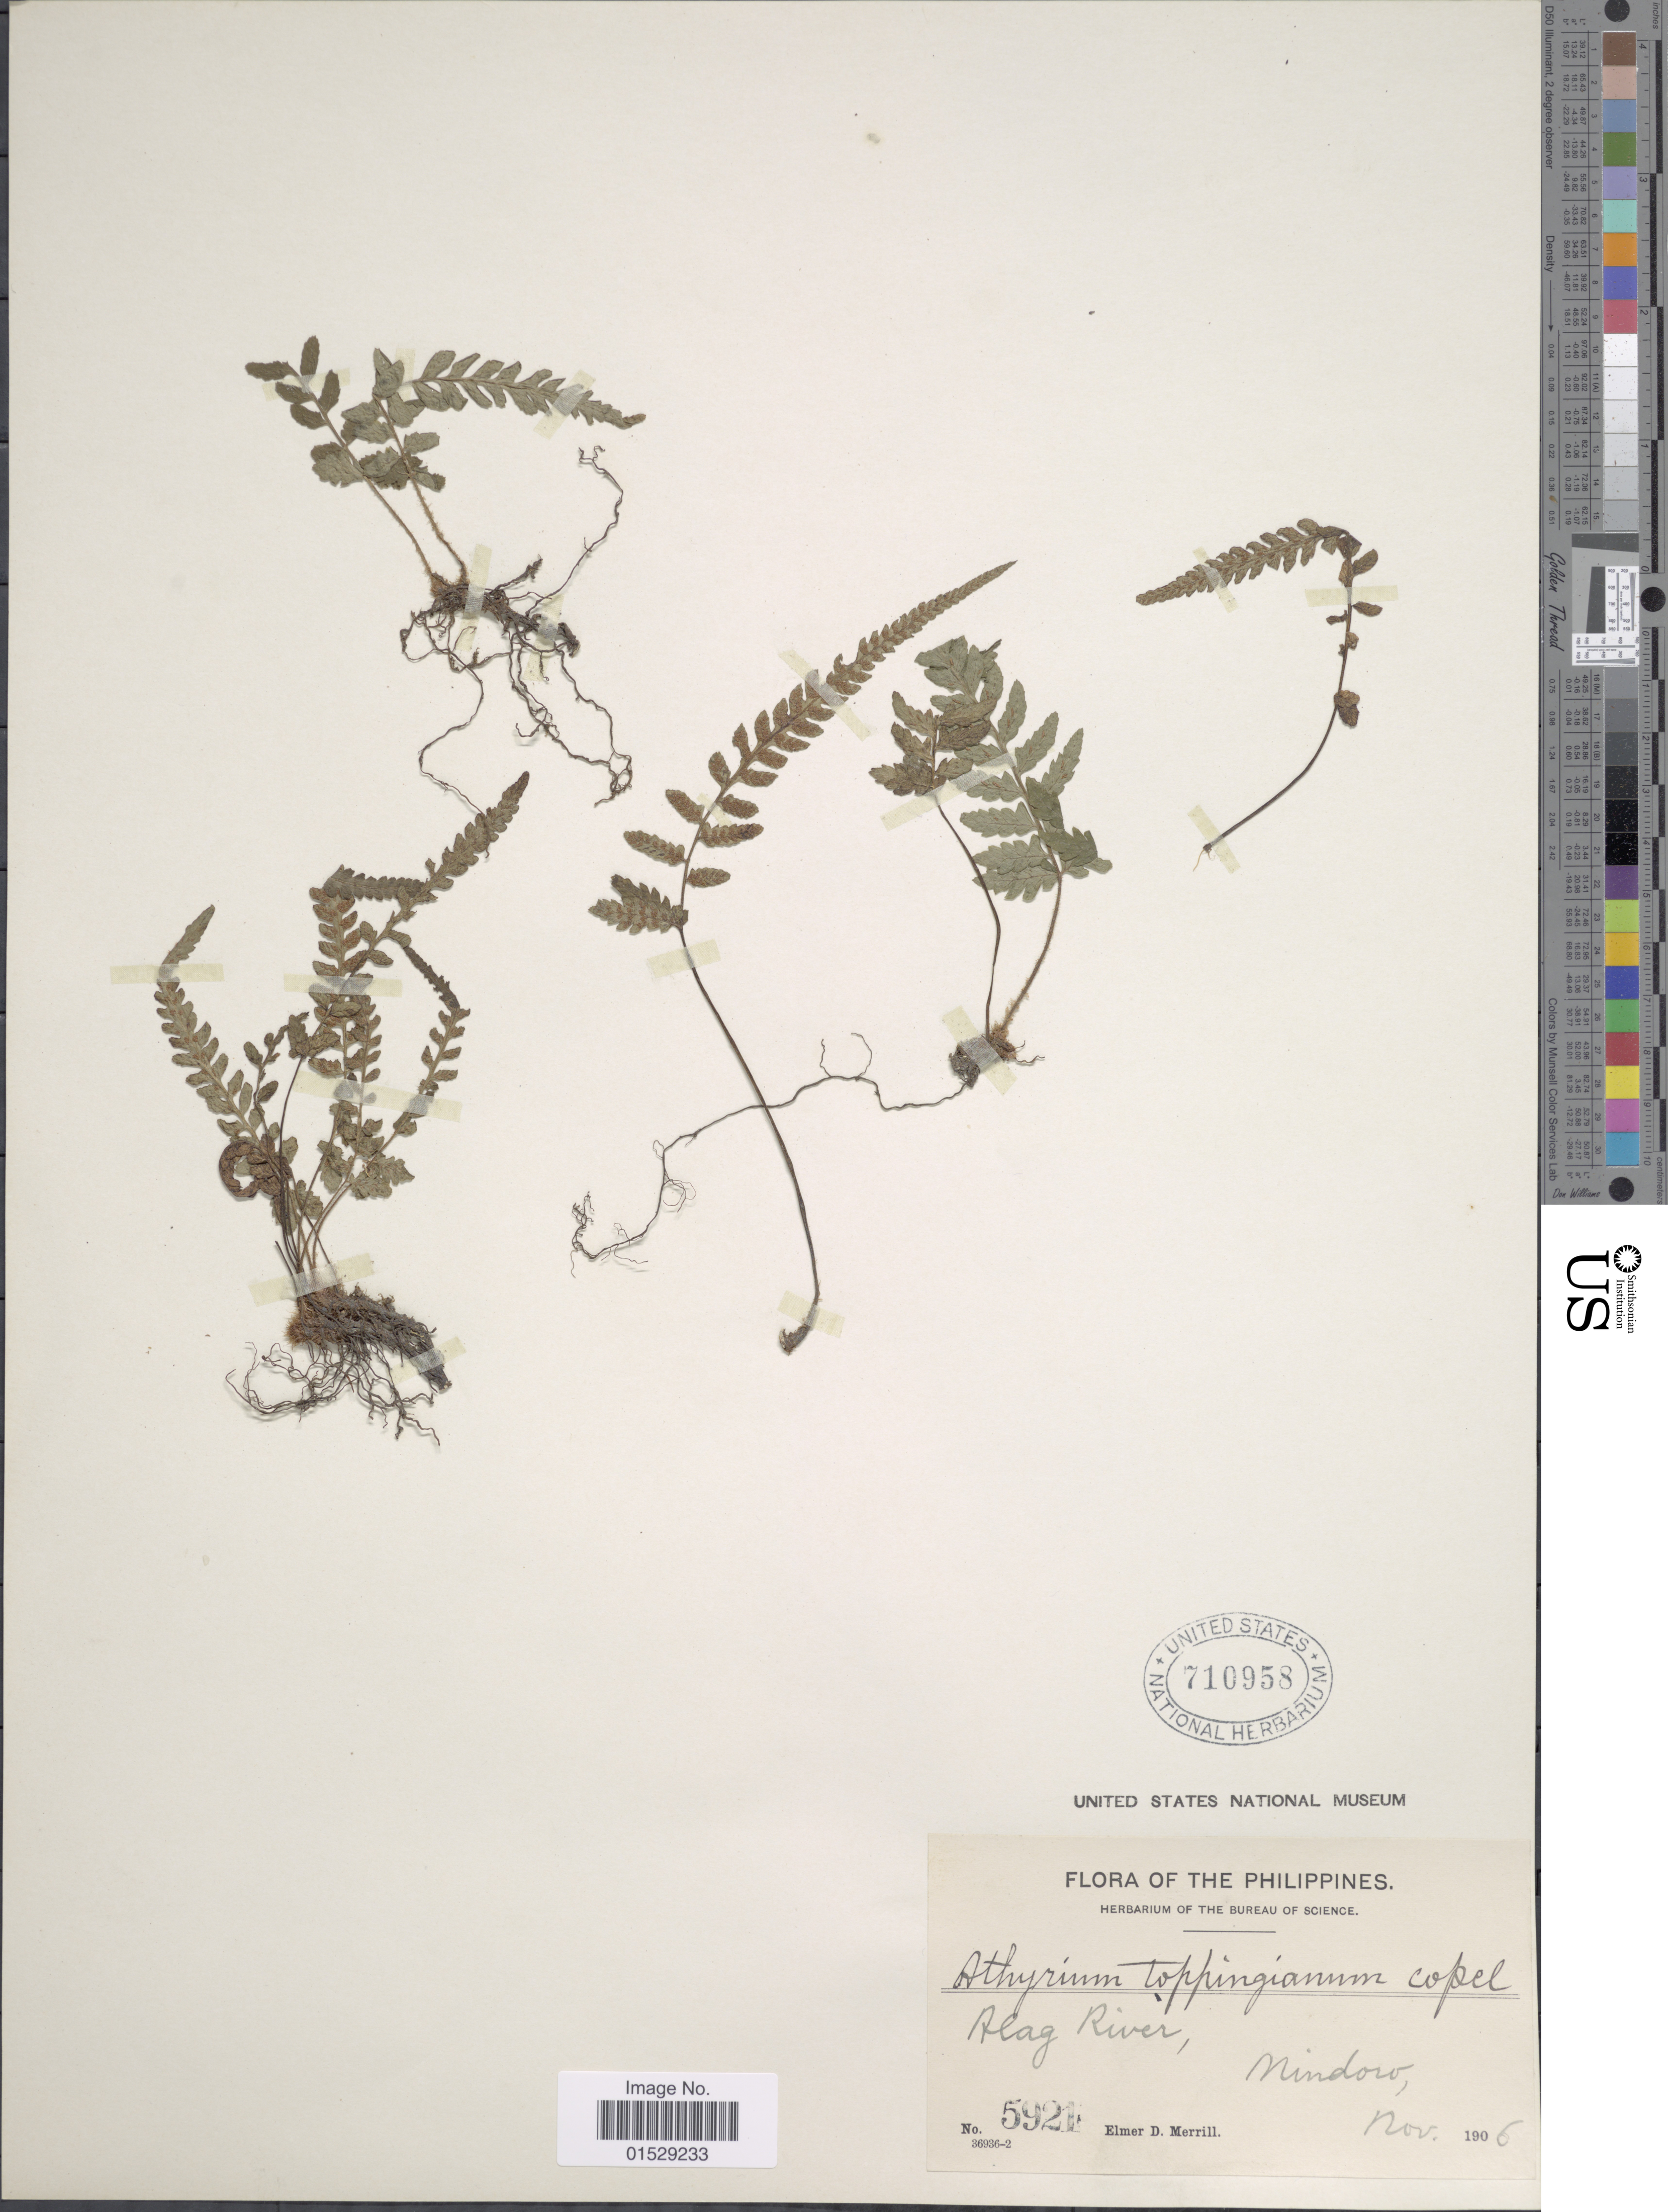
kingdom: Plantae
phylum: Tracheophyta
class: Polypodiopsida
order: Polypodiales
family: Athyriaceae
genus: Deparia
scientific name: Deparia petersenii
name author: (Kunze) M. Kato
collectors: E. D. Merrill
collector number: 5921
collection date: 1906-11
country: Philippines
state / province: Mimaropa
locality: Alag River, Mindoro.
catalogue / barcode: US 710958